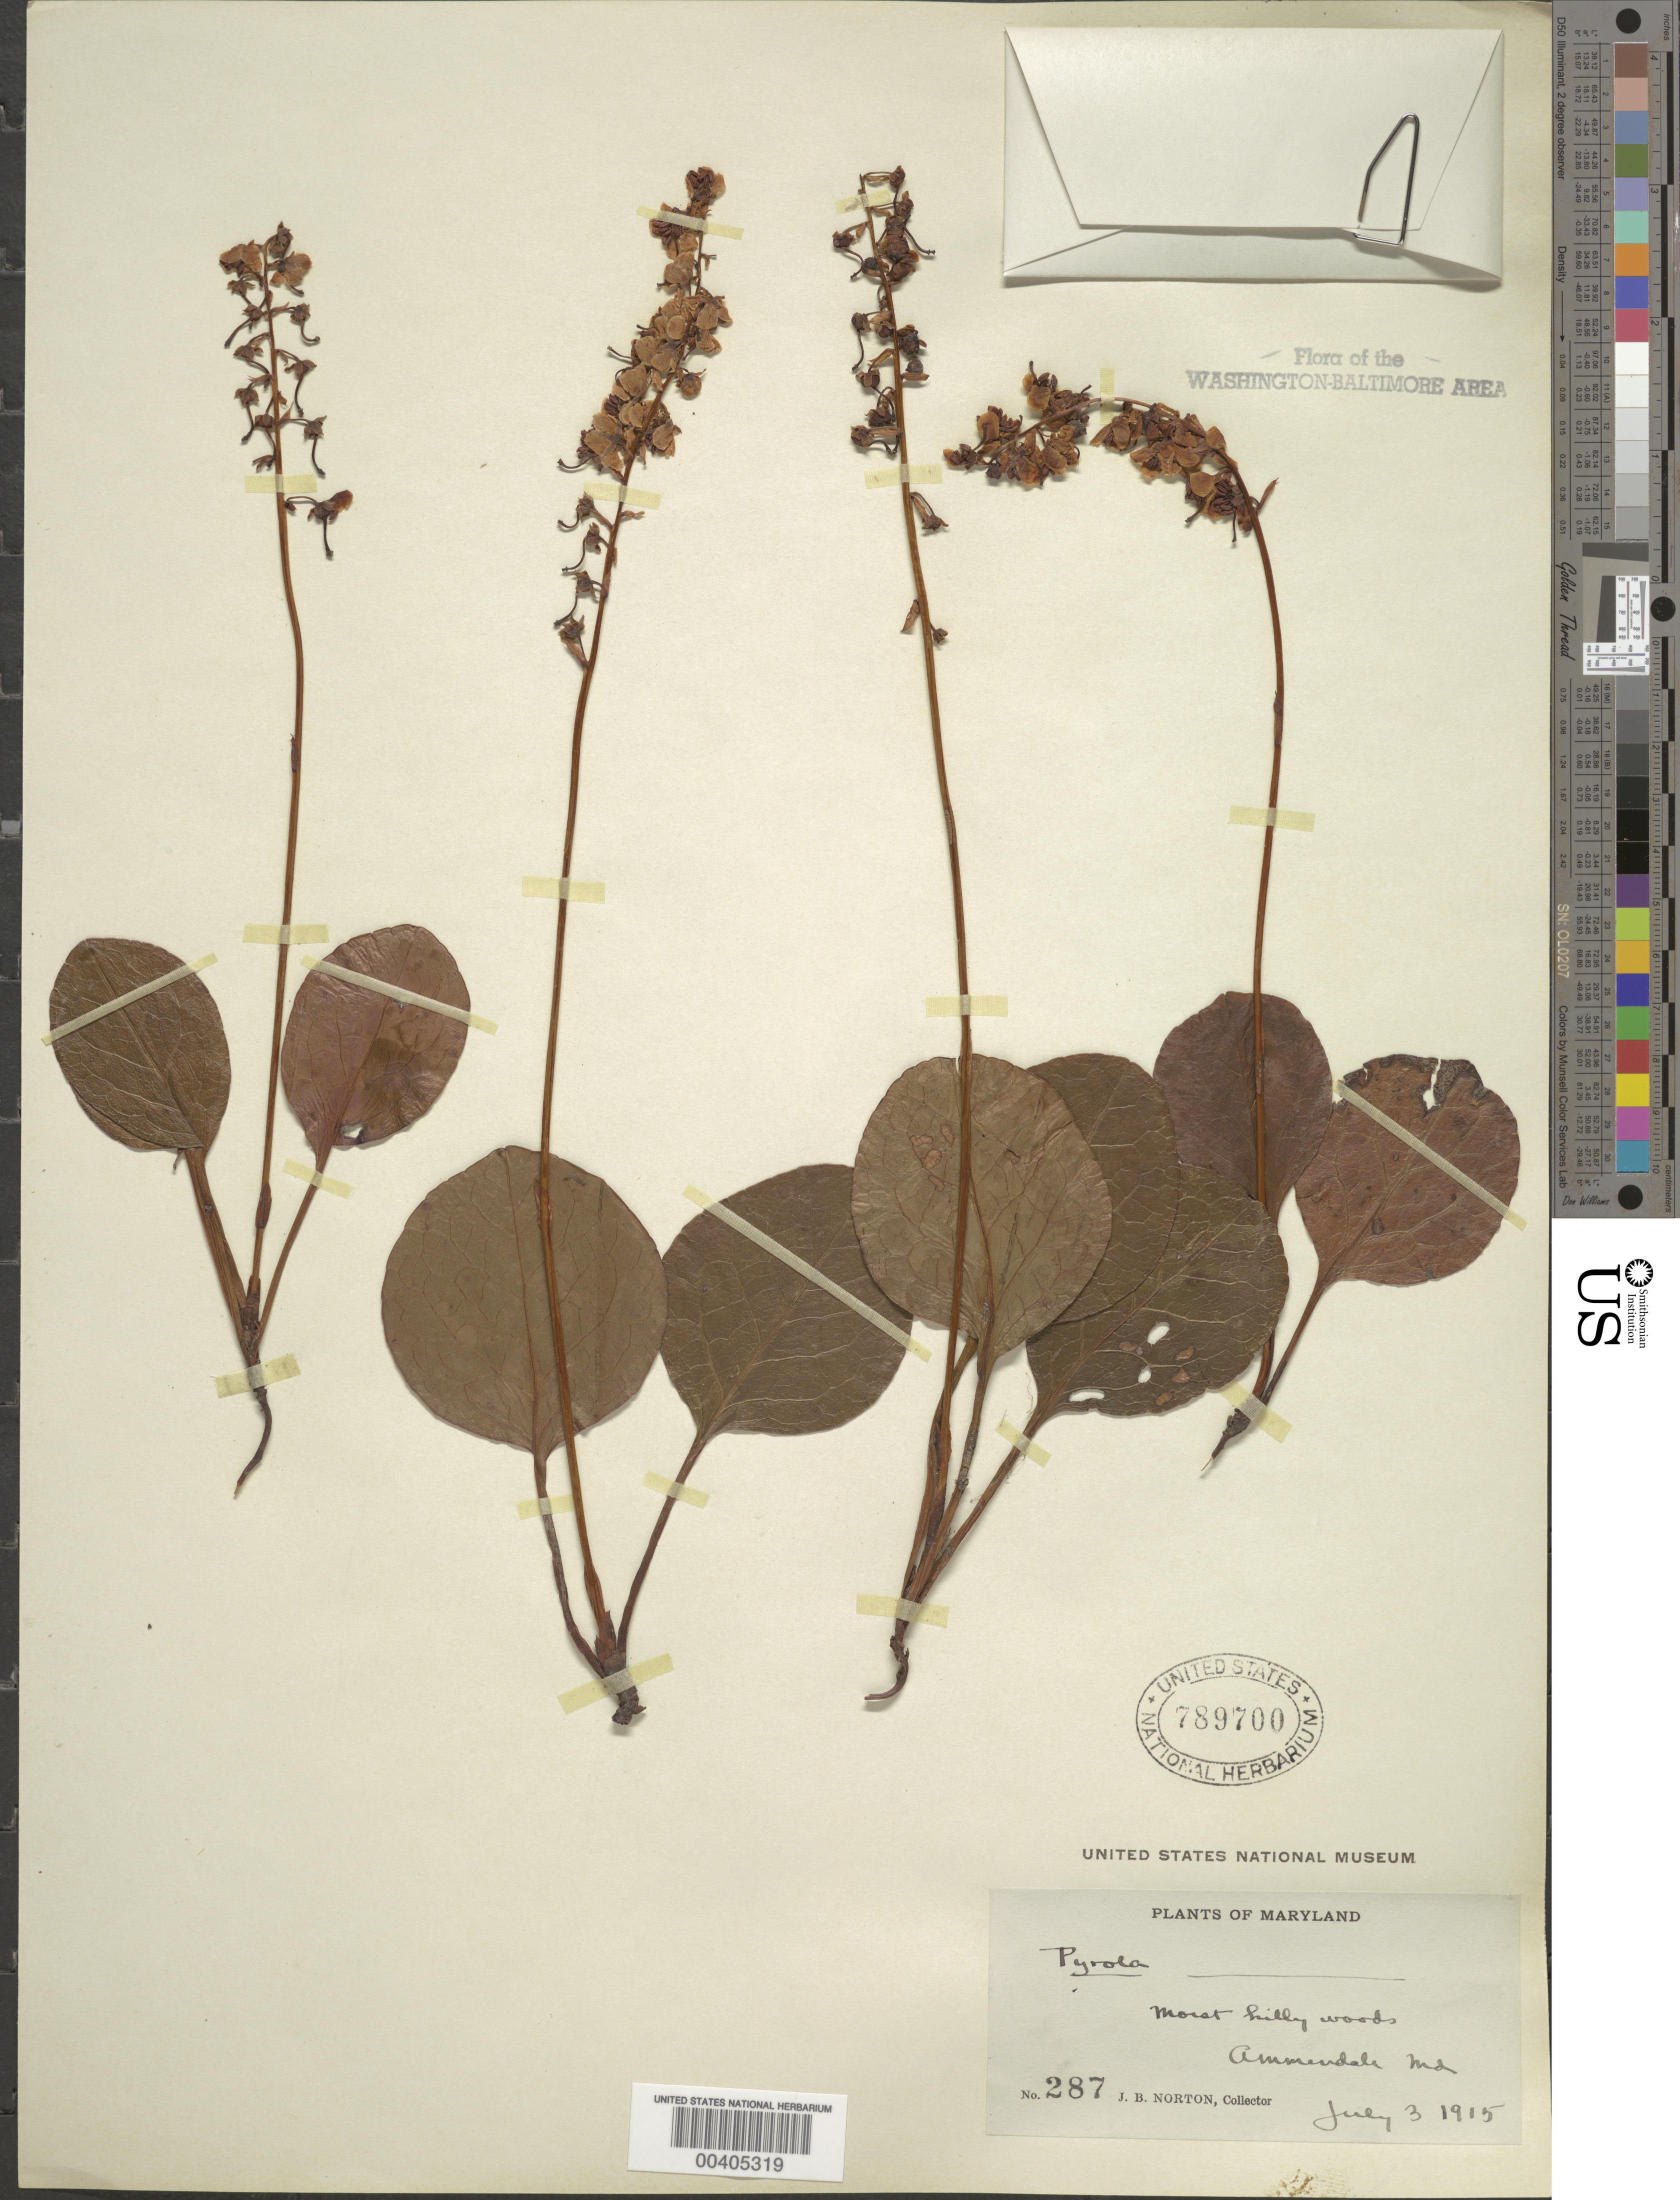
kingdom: Plantae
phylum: Tracheophyta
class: Magnoliopsida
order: Ericales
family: Ericaceae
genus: Pyrola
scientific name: Pyrola rotundifolia var. americana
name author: L.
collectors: J. Norton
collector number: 287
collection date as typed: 03 Jul 1915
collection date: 1915-07-03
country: United States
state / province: Maryland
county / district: Prince George's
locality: Ammendale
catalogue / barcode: US 789700